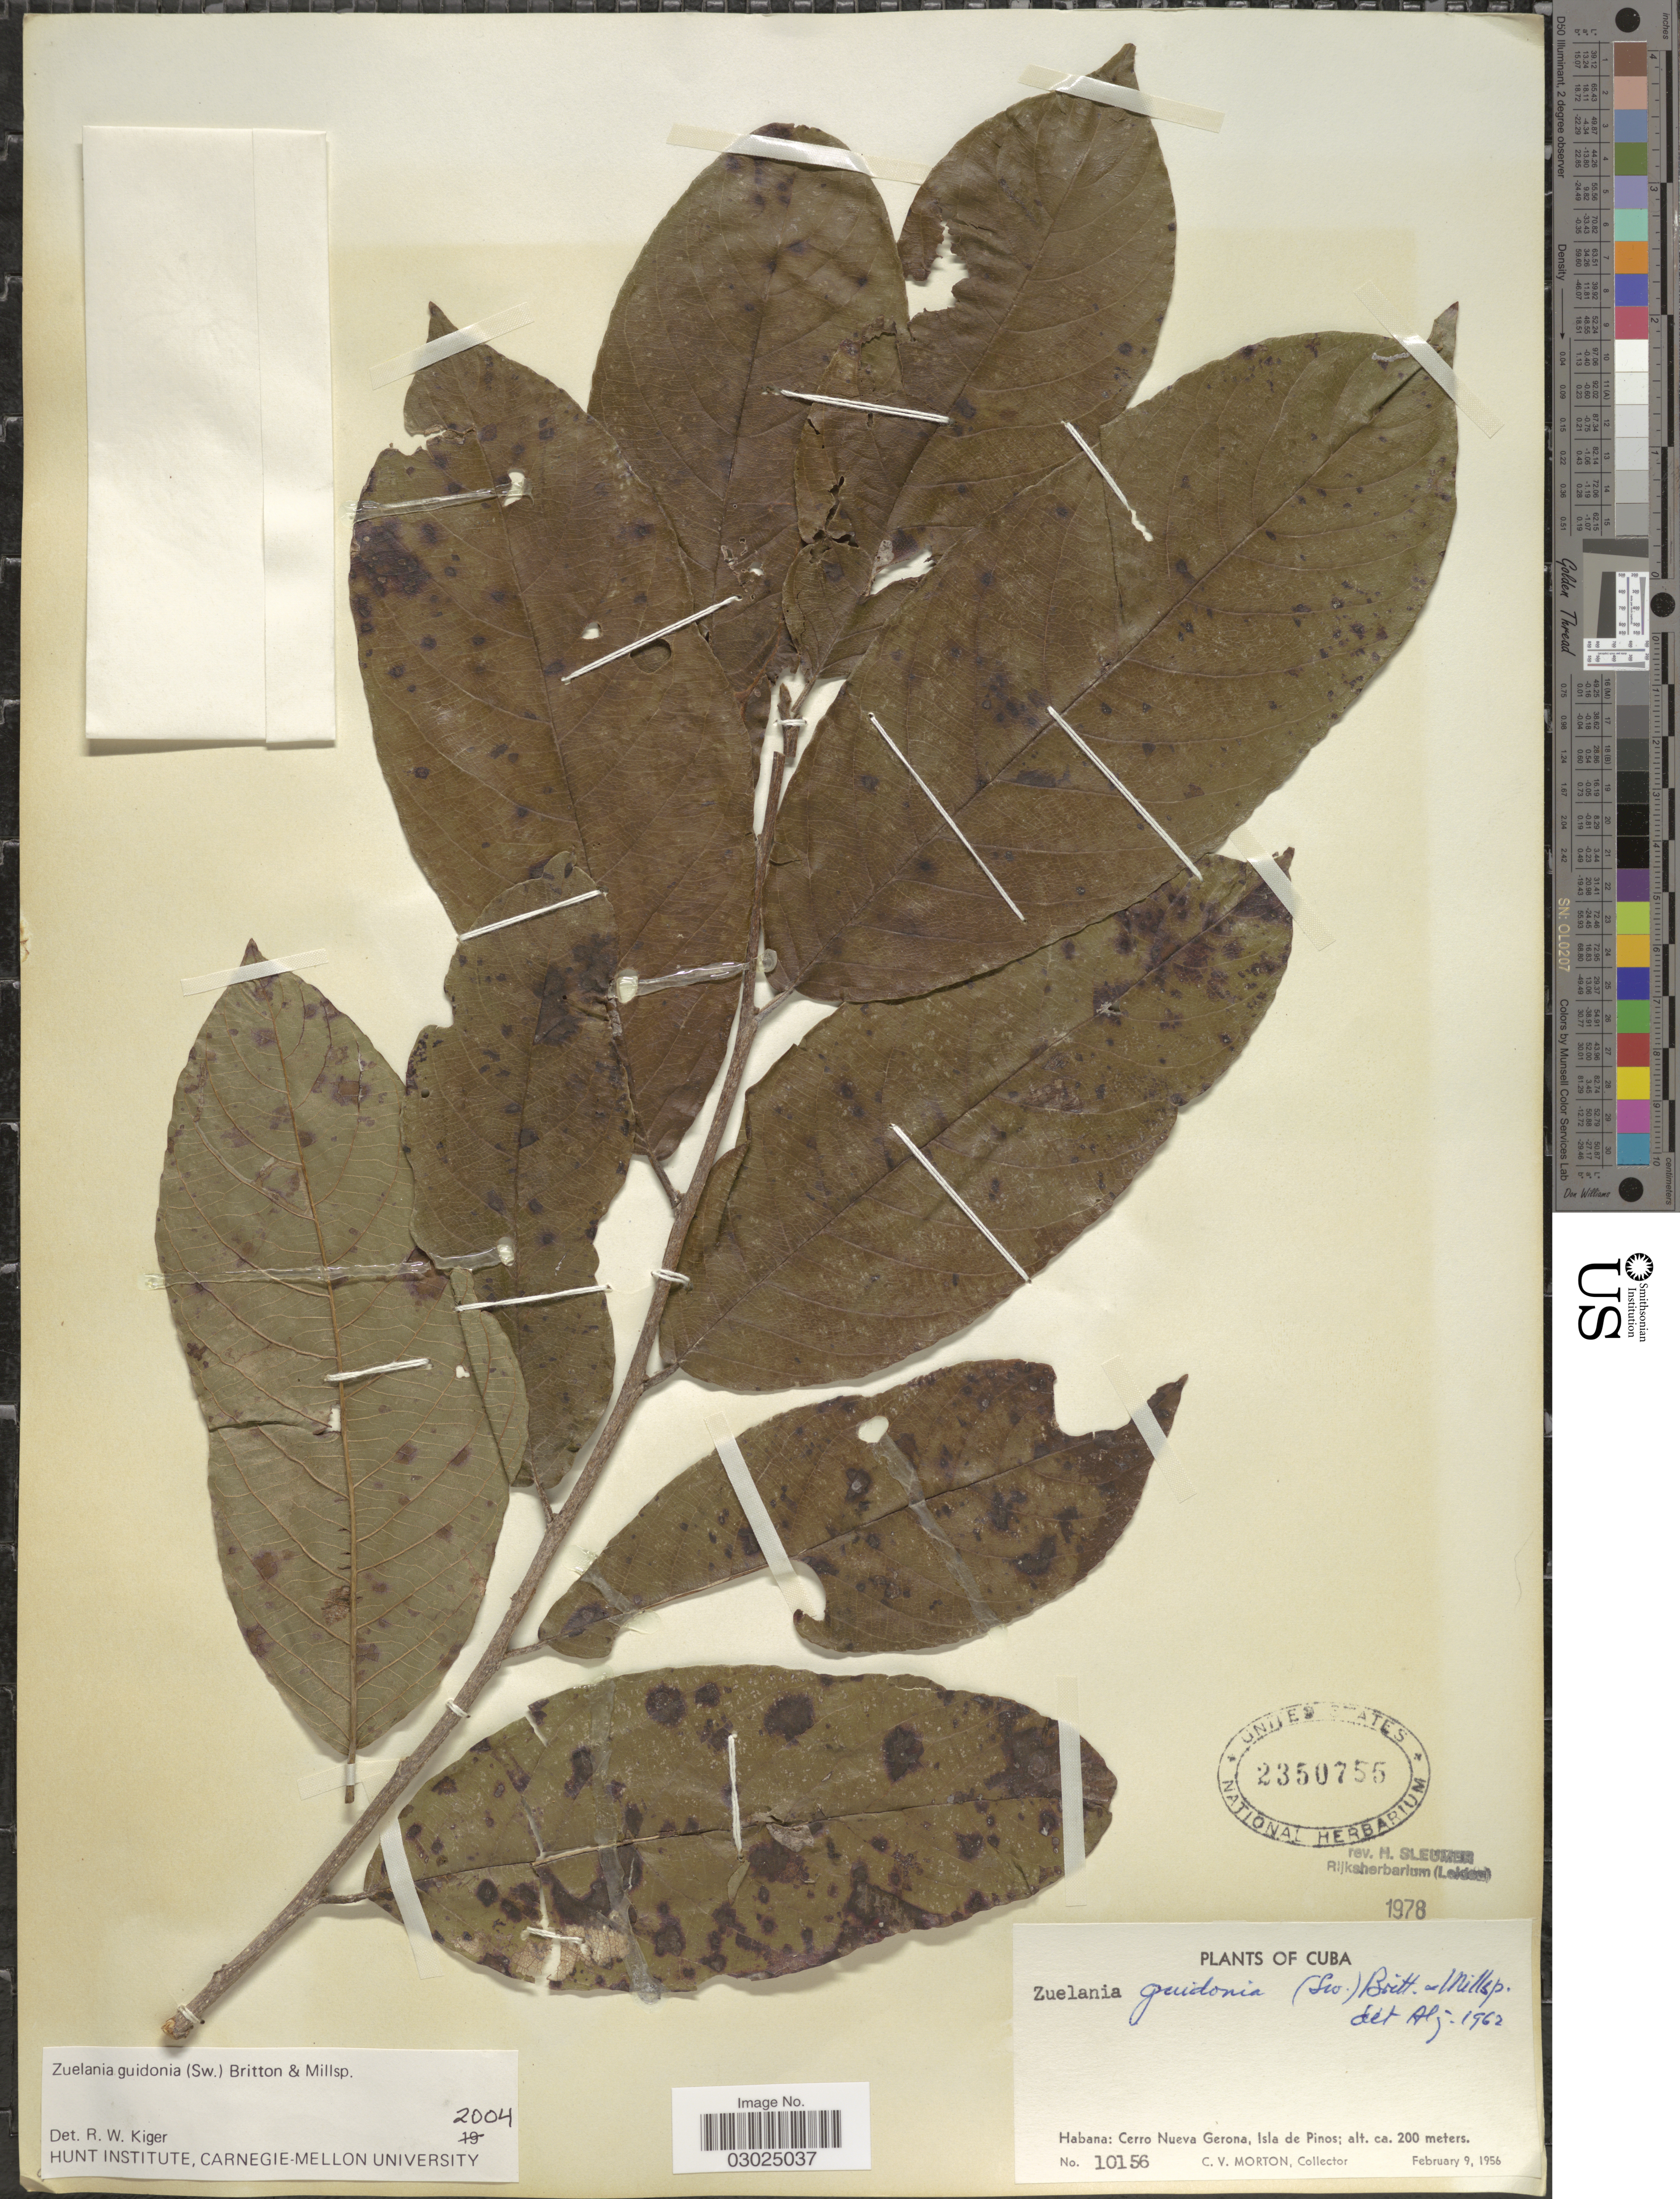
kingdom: Plantae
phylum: Tracheophyta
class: Magnoliopsida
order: Malpighiales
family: Salicaceae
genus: Casearia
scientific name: Casearia laetioides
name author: (A. Rich.) Warb.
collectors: C. V. Morton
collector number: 10156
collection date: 1956-02-09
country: Cuba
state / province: La Habana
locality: Habana: Cerro Nueva Gerona, Isla de Pinos.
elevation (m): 200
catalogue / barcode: US 2350756